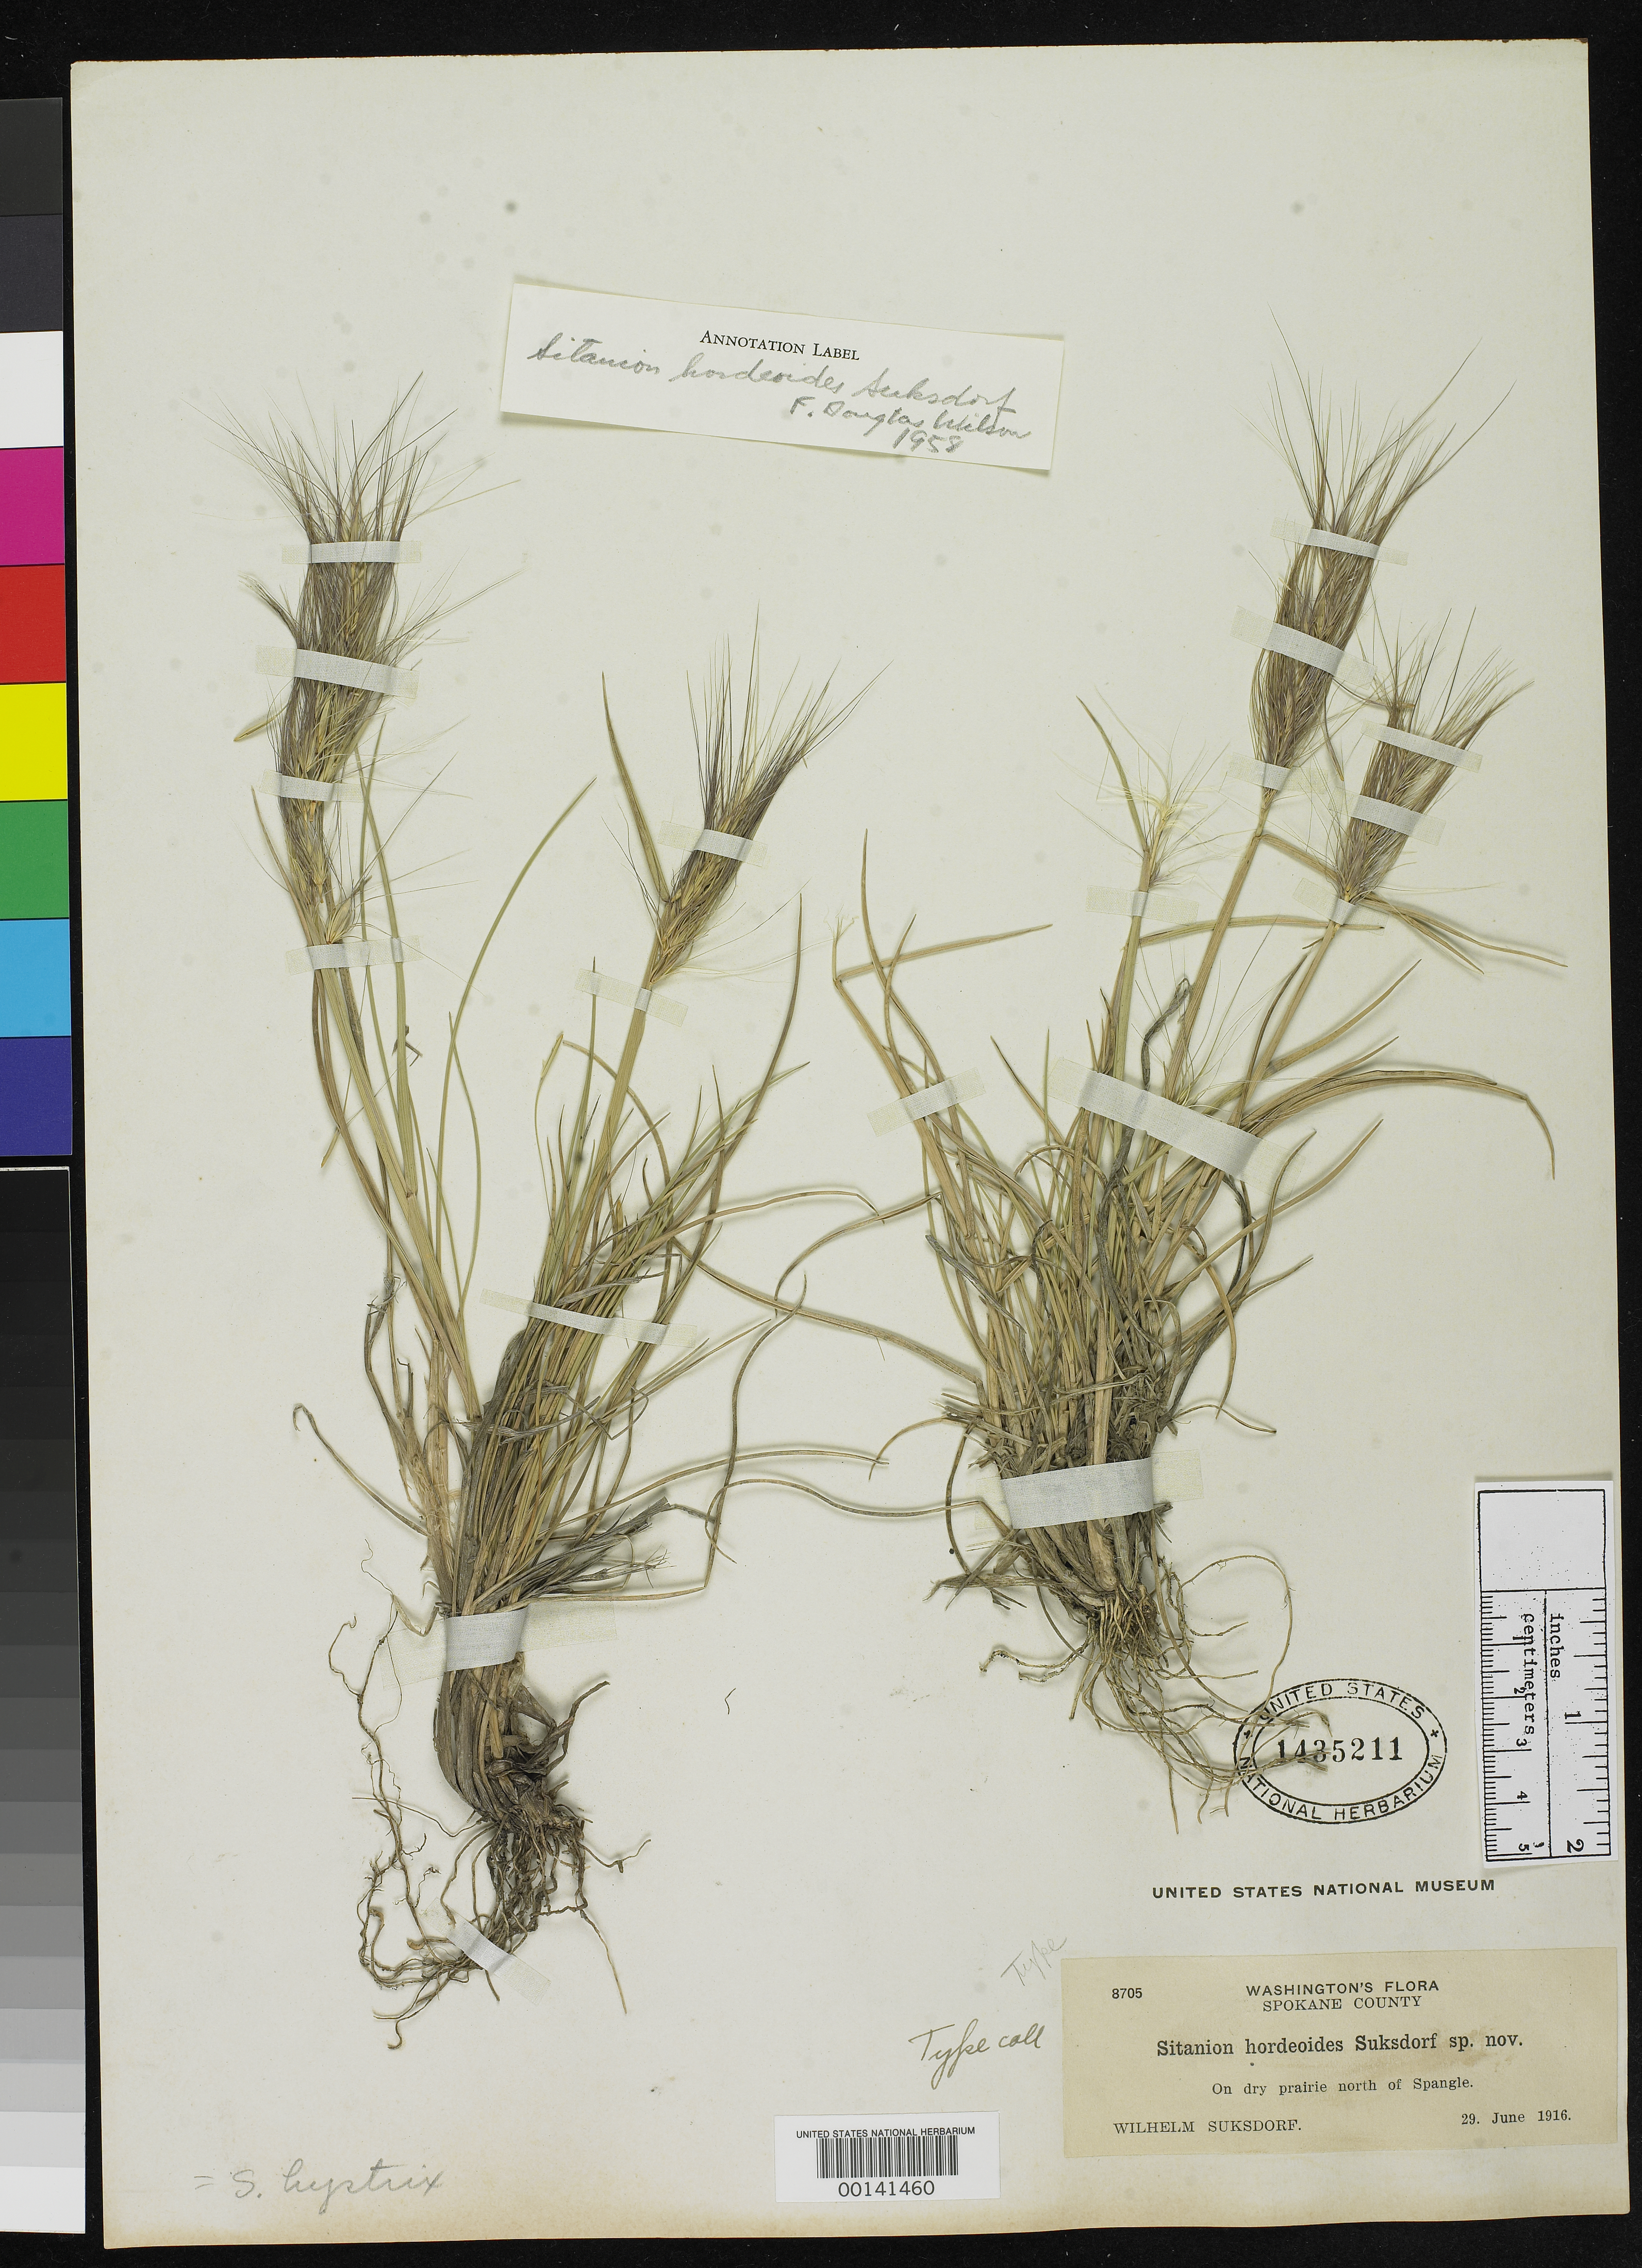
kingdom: Plantae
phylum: Tracheophyta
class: Liliopsida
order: Poales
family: Poaceae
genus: Sitanion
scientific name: Sitanion hordeoides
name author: Suksd.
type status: Isotype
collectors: W. N. Suksdorf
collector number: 8705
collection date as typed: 29 Jun 1916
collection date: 1916-06-29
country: United States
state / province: Washington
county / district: Spokane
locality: Spangle.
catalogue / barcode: US 1435211